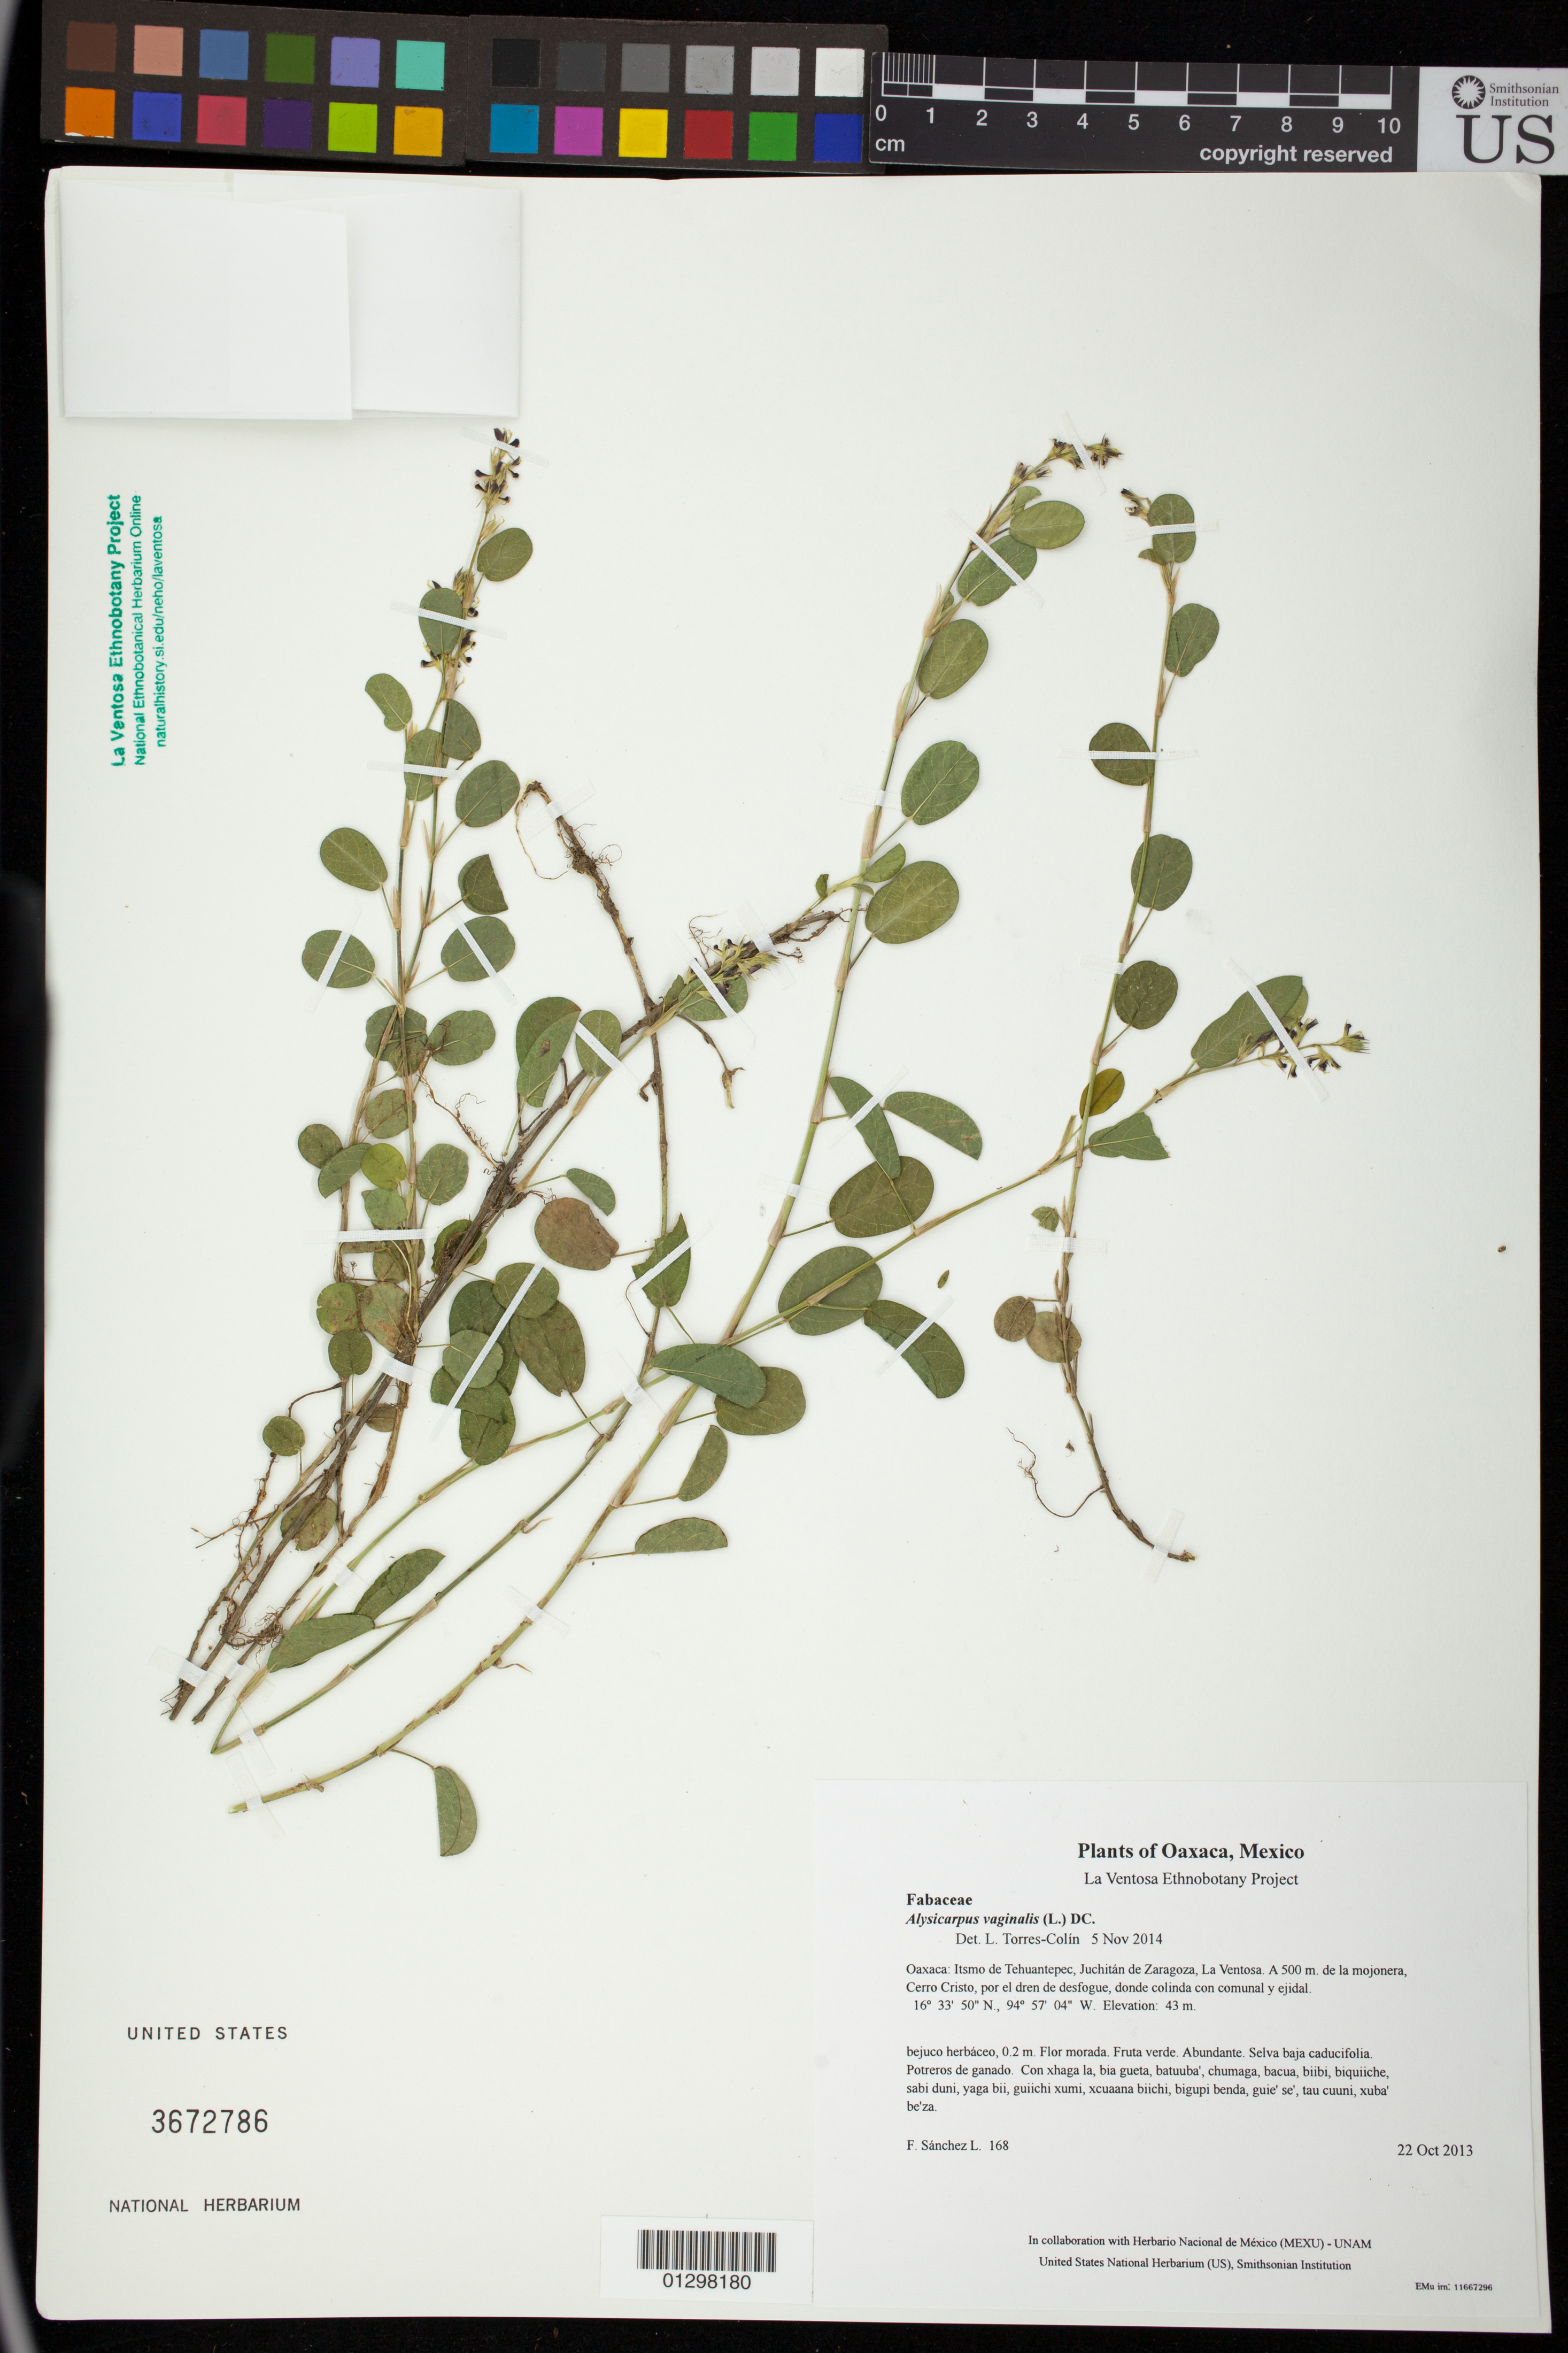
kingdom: Plantae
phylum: Tracheophyta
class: Magnoliopsida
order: Fabales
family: Fabaceae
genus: Alysicarpus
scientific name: Alysicarpus vaginalis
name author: (L.) DC.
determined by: Torres-Colín, Leticia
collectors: F. Sánchez L.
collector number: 168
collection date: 2013-10-22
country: Mexico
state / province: Oaxaca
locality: Itsmo de Tehuantepec, Juchitán de Zaragoza, La Ventosa. A 500 m. de la mojonera, Cerro Cristo, por el dren de desfogue, donde colinda con comunal y ejidal.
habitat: Selva baja caducifolia. Potreros de ganado.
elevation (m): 43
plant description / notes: JEBOT, MEXU, SERO, US; Luba'. 0.2 m. Guie' nagu. Cuaananaxhi naga'. Stale.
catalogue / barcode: US 3672786